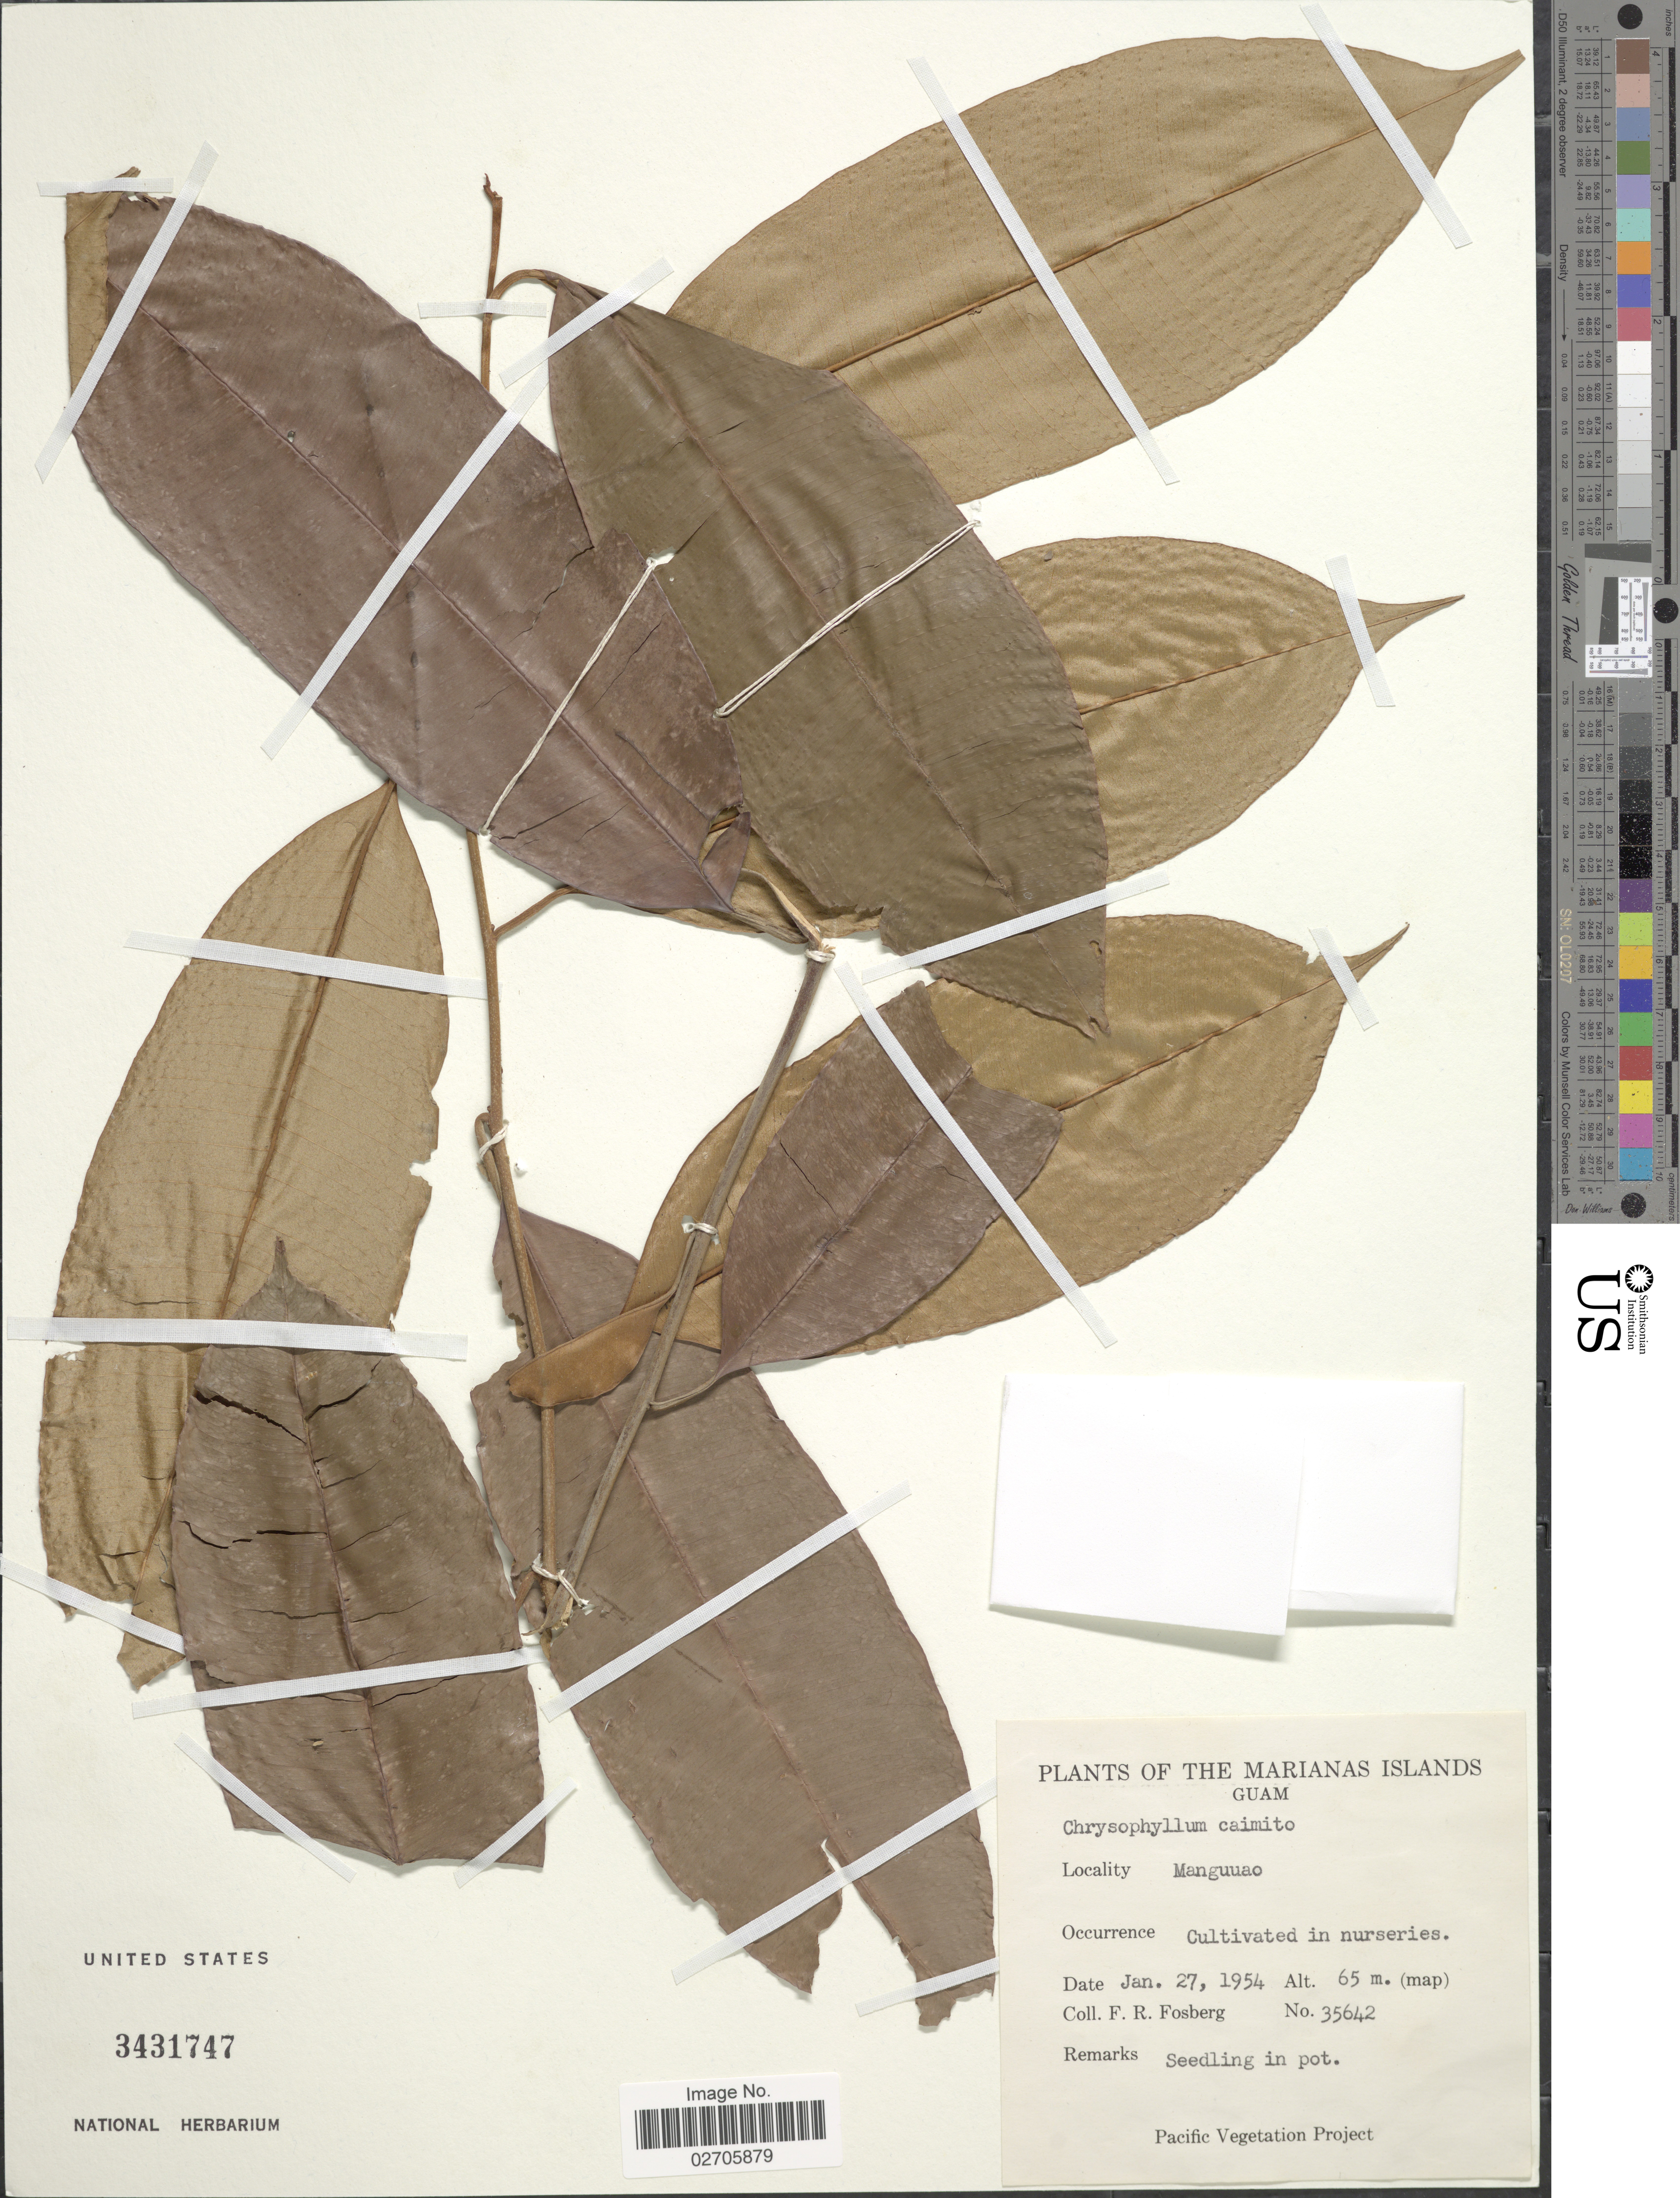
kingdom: Plantae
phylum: Tracheophyta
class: Magnoliopsida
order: Ericales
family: Sapotaceae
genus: Chrysophyllum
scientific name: Chrysophyllum cainito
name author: L.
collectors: F. R. Fosberg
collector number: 35642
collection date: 1954-01-27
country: Guam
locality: The Marianas Islands, Cultivated in nurseries, Manguuao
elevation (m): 65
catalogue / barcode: US 3431747